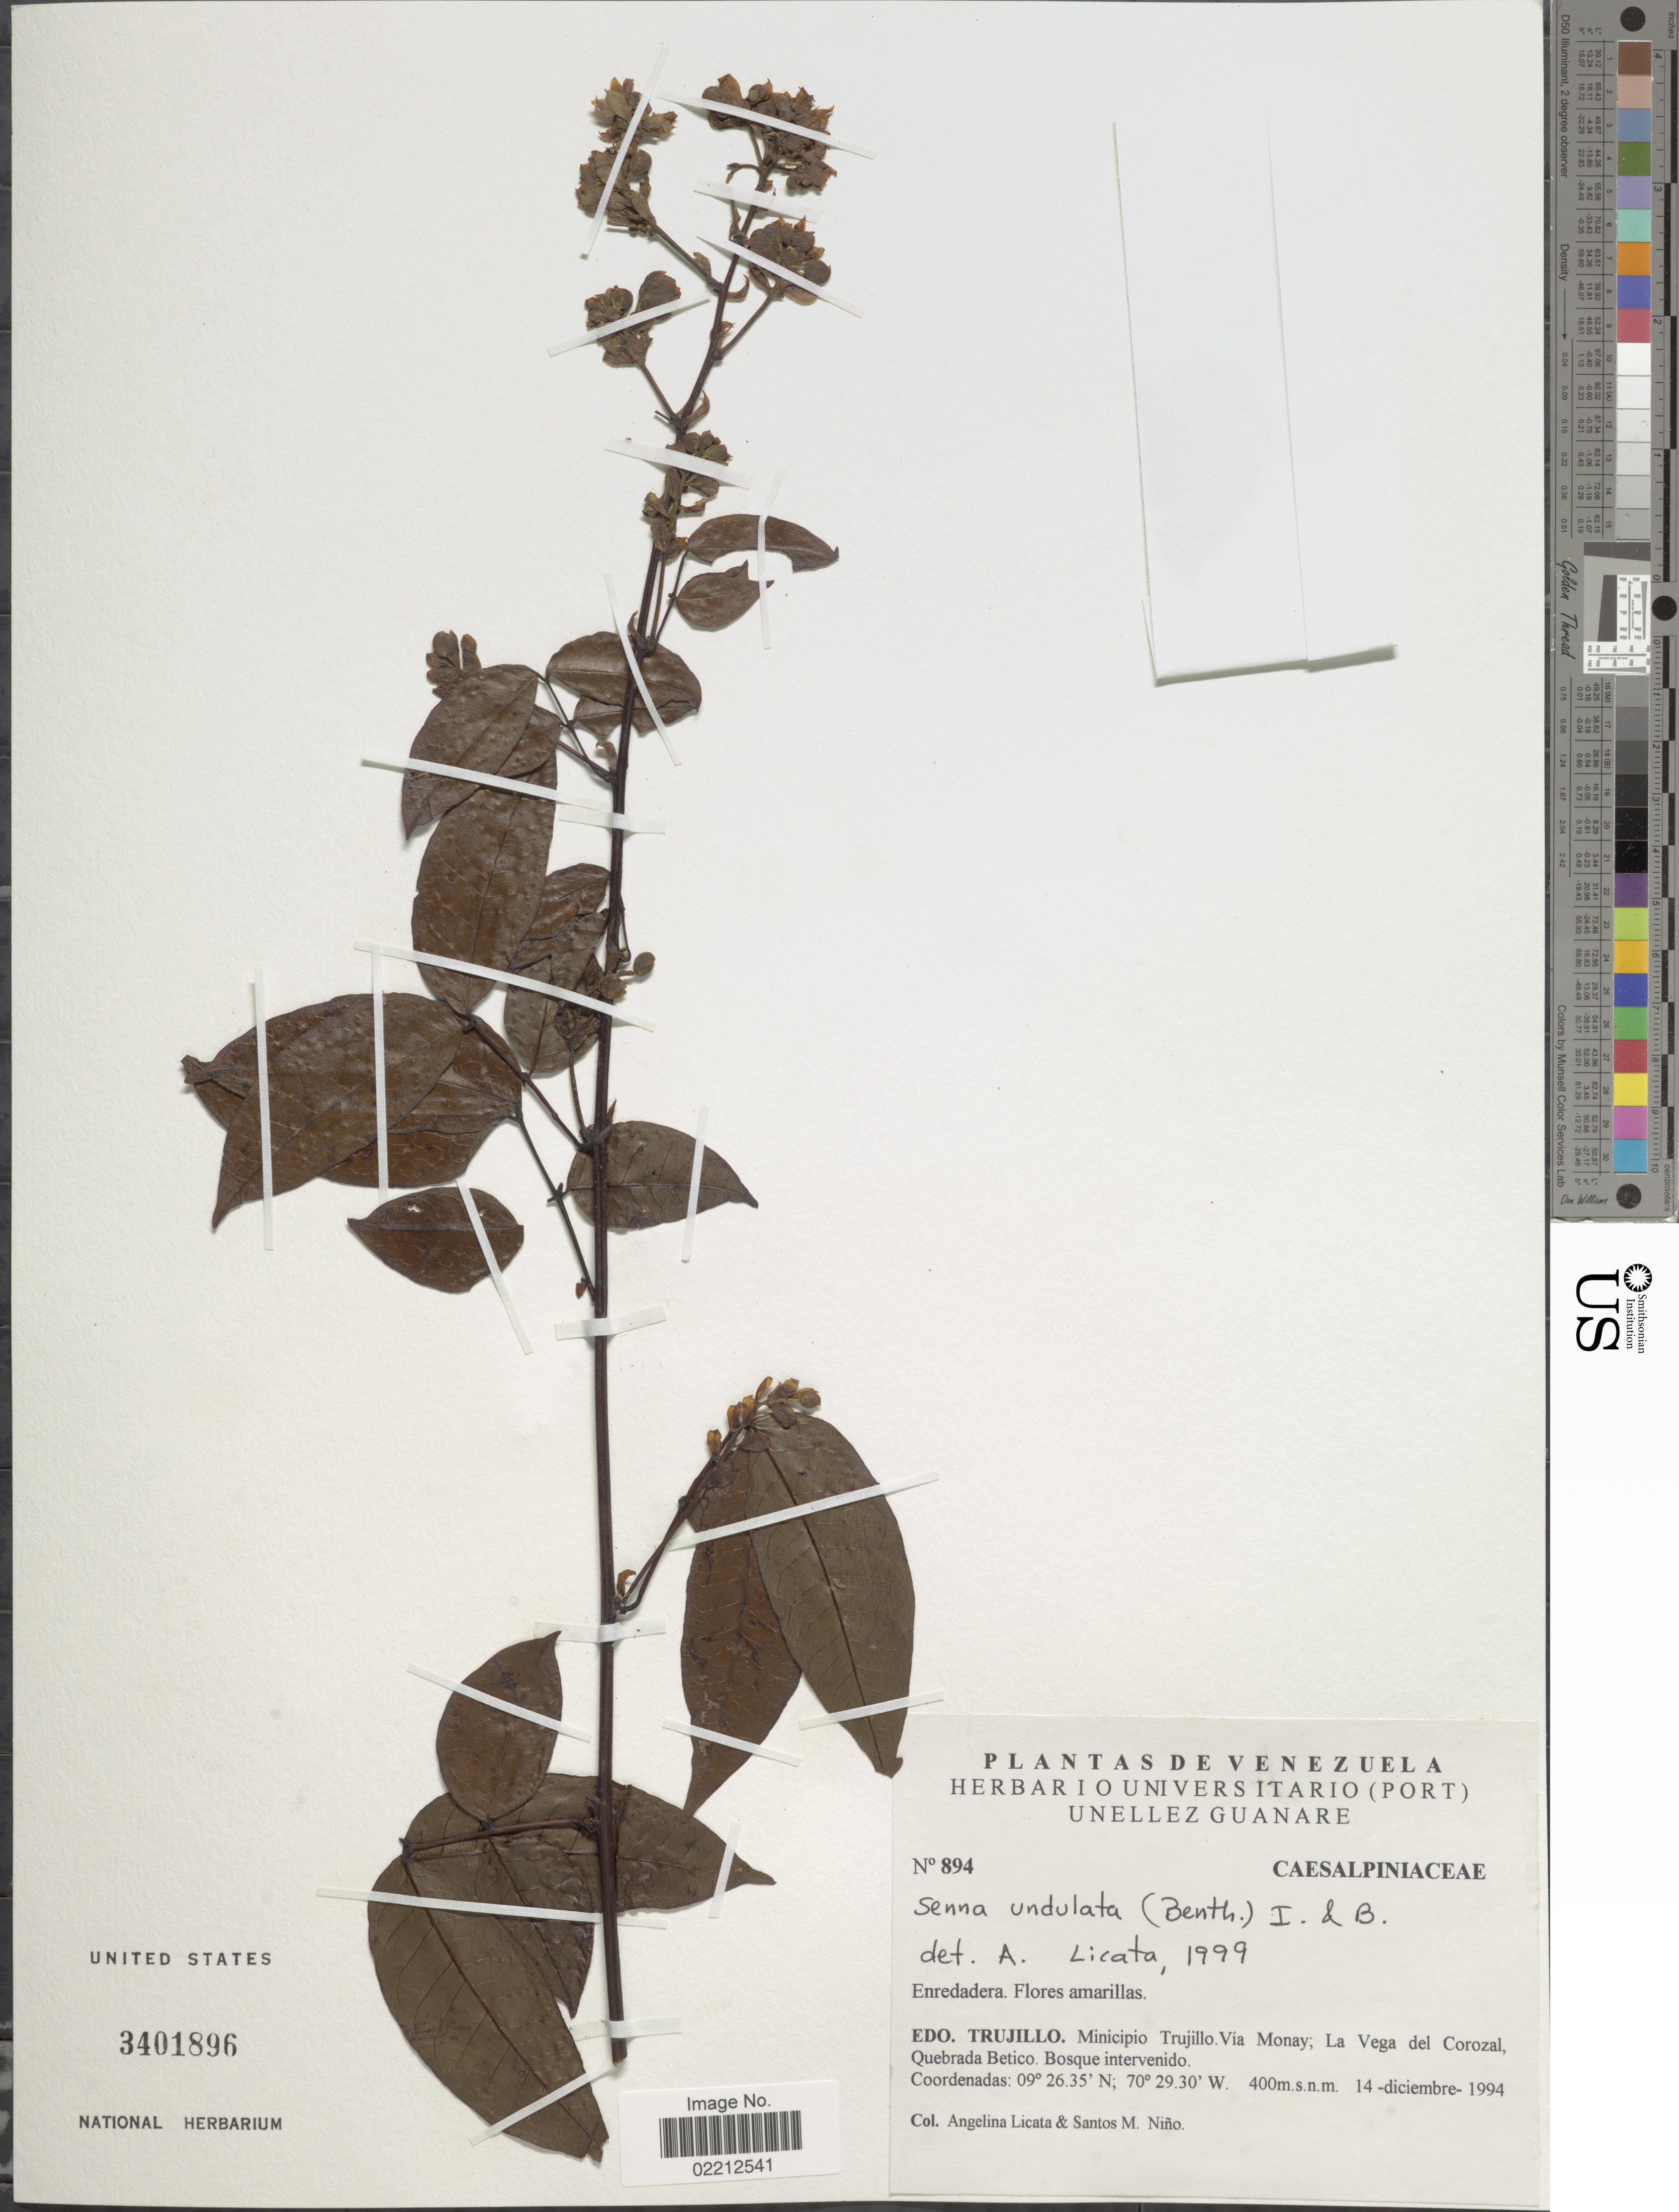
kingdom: Plantae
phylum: Tracheophyta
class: Magnoliopsida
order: Fabales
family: Fabaceae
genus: Senna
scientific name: Senna undulata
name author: (Benth.) H.S. Irwin & Barneby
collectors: A. Licata & S. M. Niño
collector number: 894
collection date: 1994-12-14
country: Venezuela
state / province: Trujillo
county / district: Trujillo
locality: Vía Monay; La Vega del Corazal, Quebrada Betico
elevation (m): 400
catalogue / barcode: US 3401896